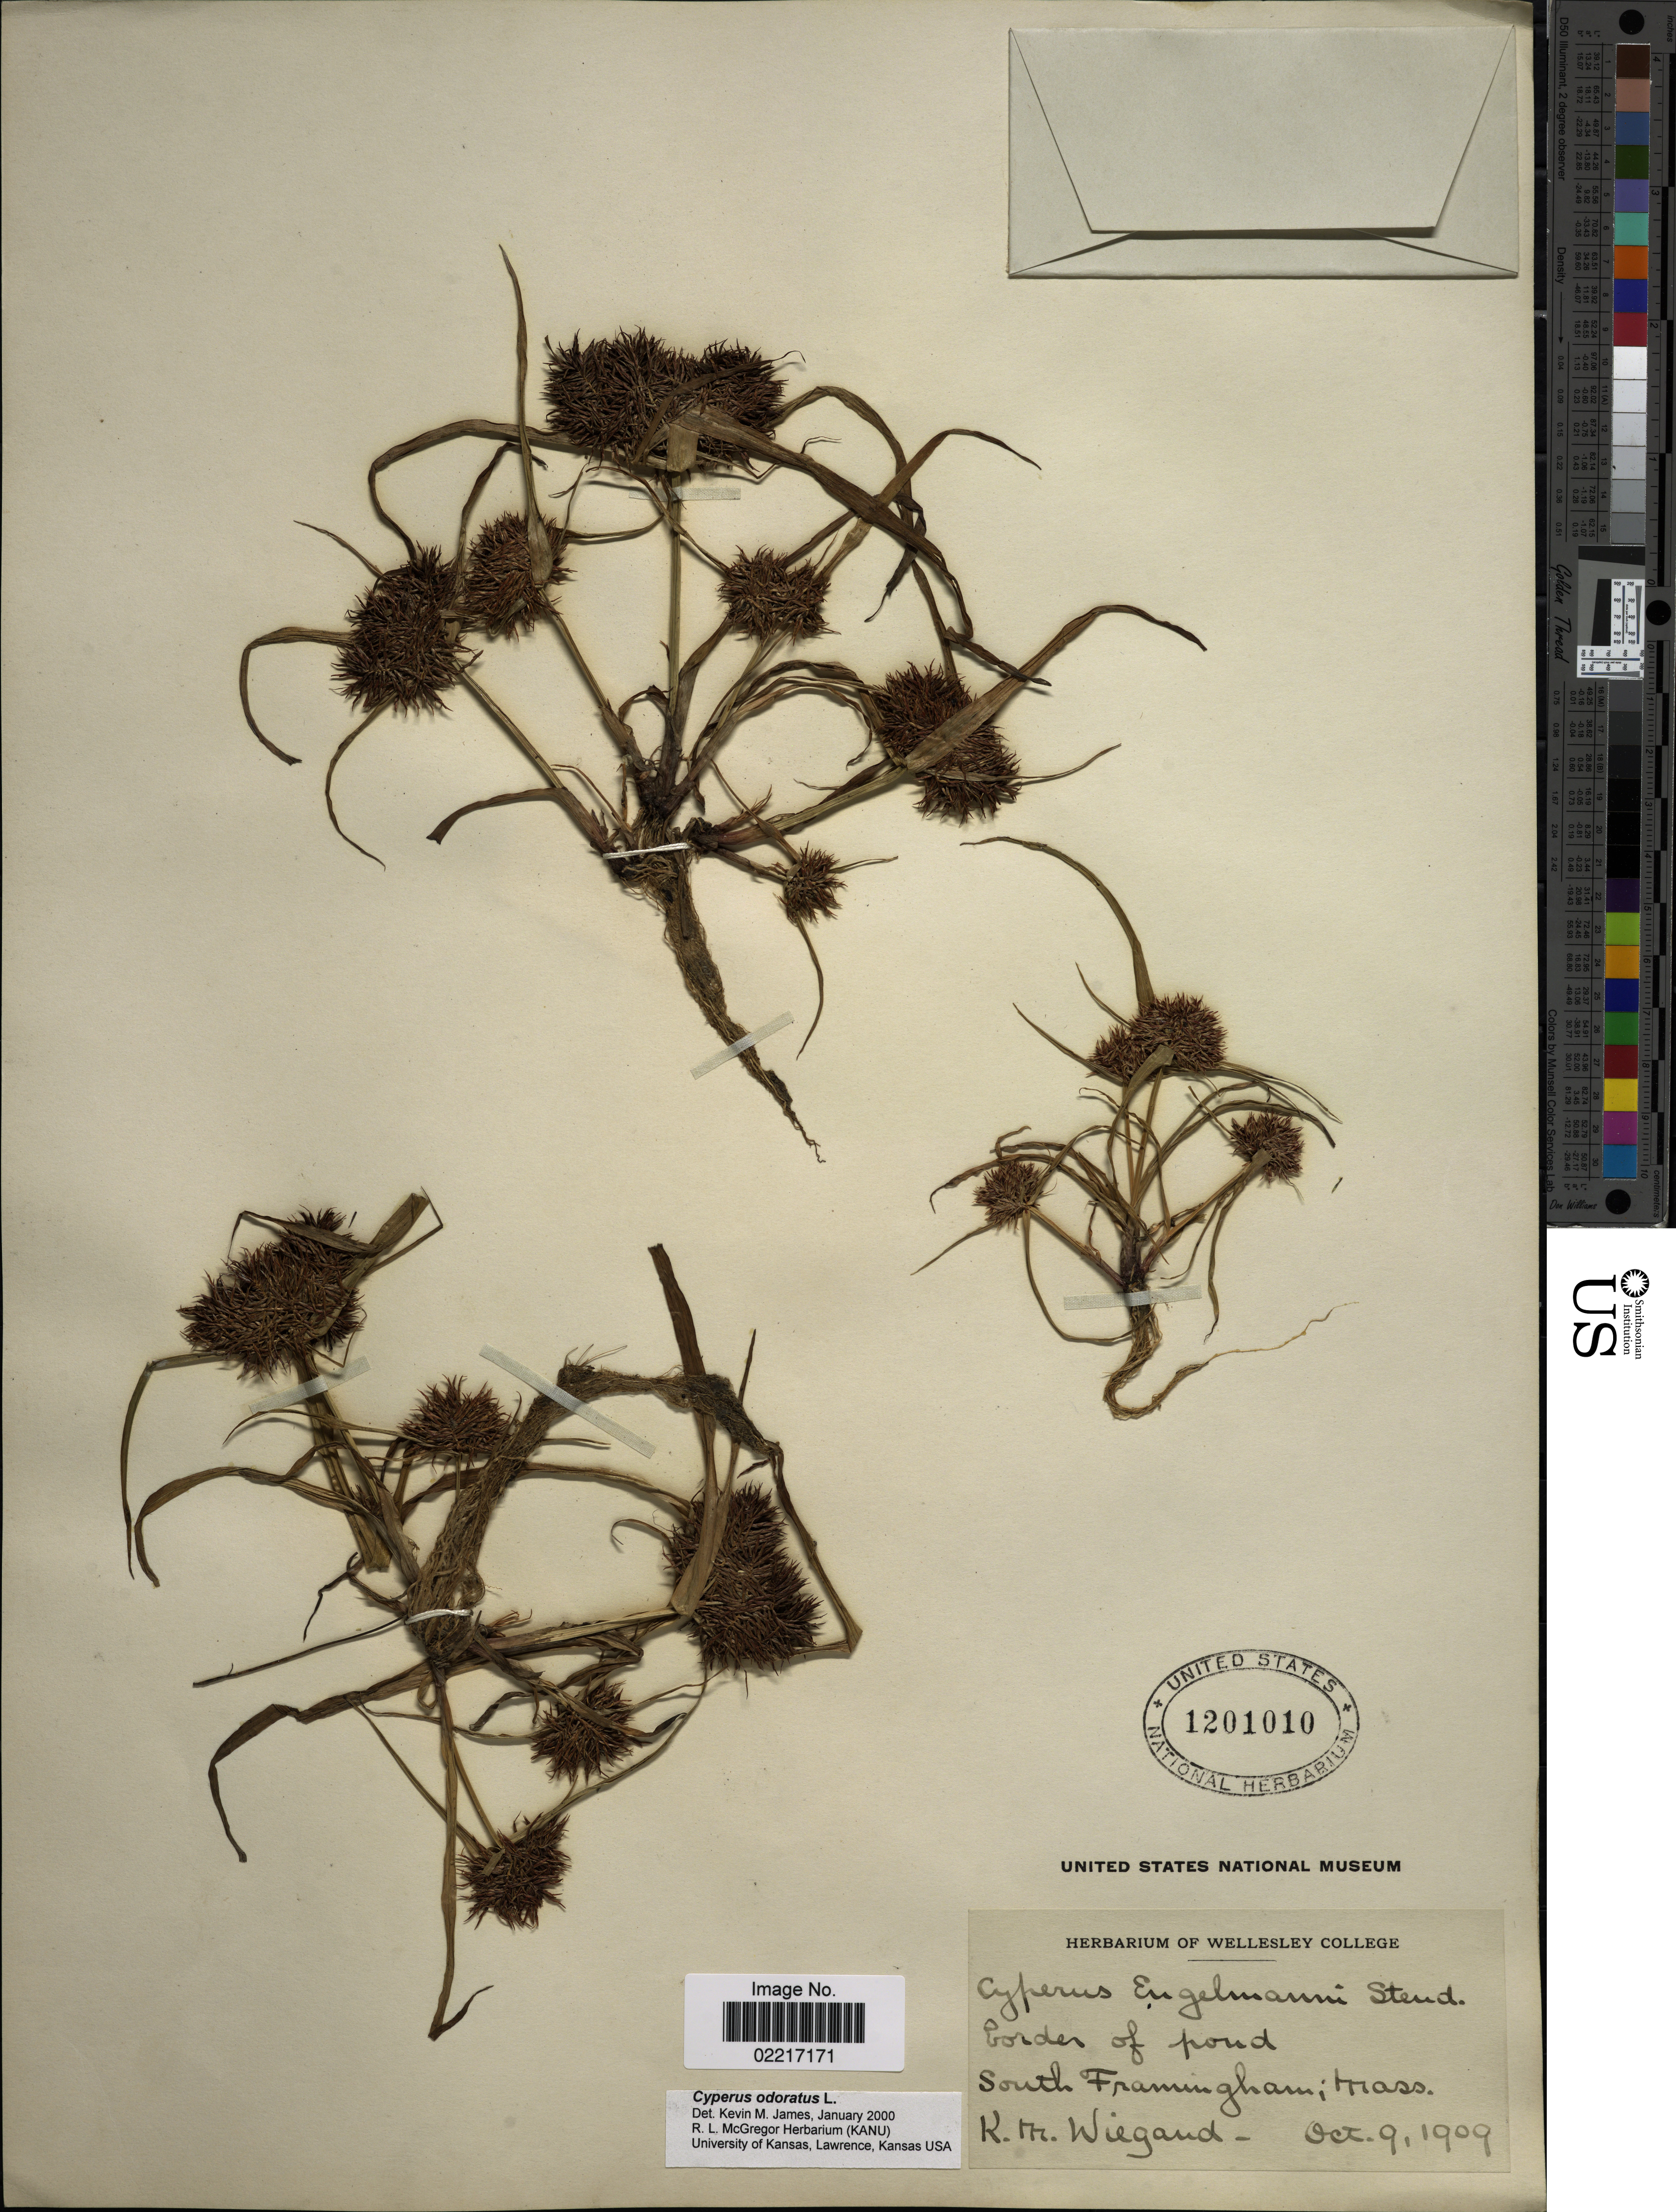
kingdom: Plantae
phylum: Tracheophyta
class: Liliopsida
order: Poales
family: Cyperaceae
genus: Cyperus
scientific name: Cyperus odoratus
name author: L.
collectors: K. M. Wiegand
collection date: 1909-10-09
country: United States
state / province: Massachusetts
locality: Border of pond, South Framingham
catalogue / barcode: US 1201010